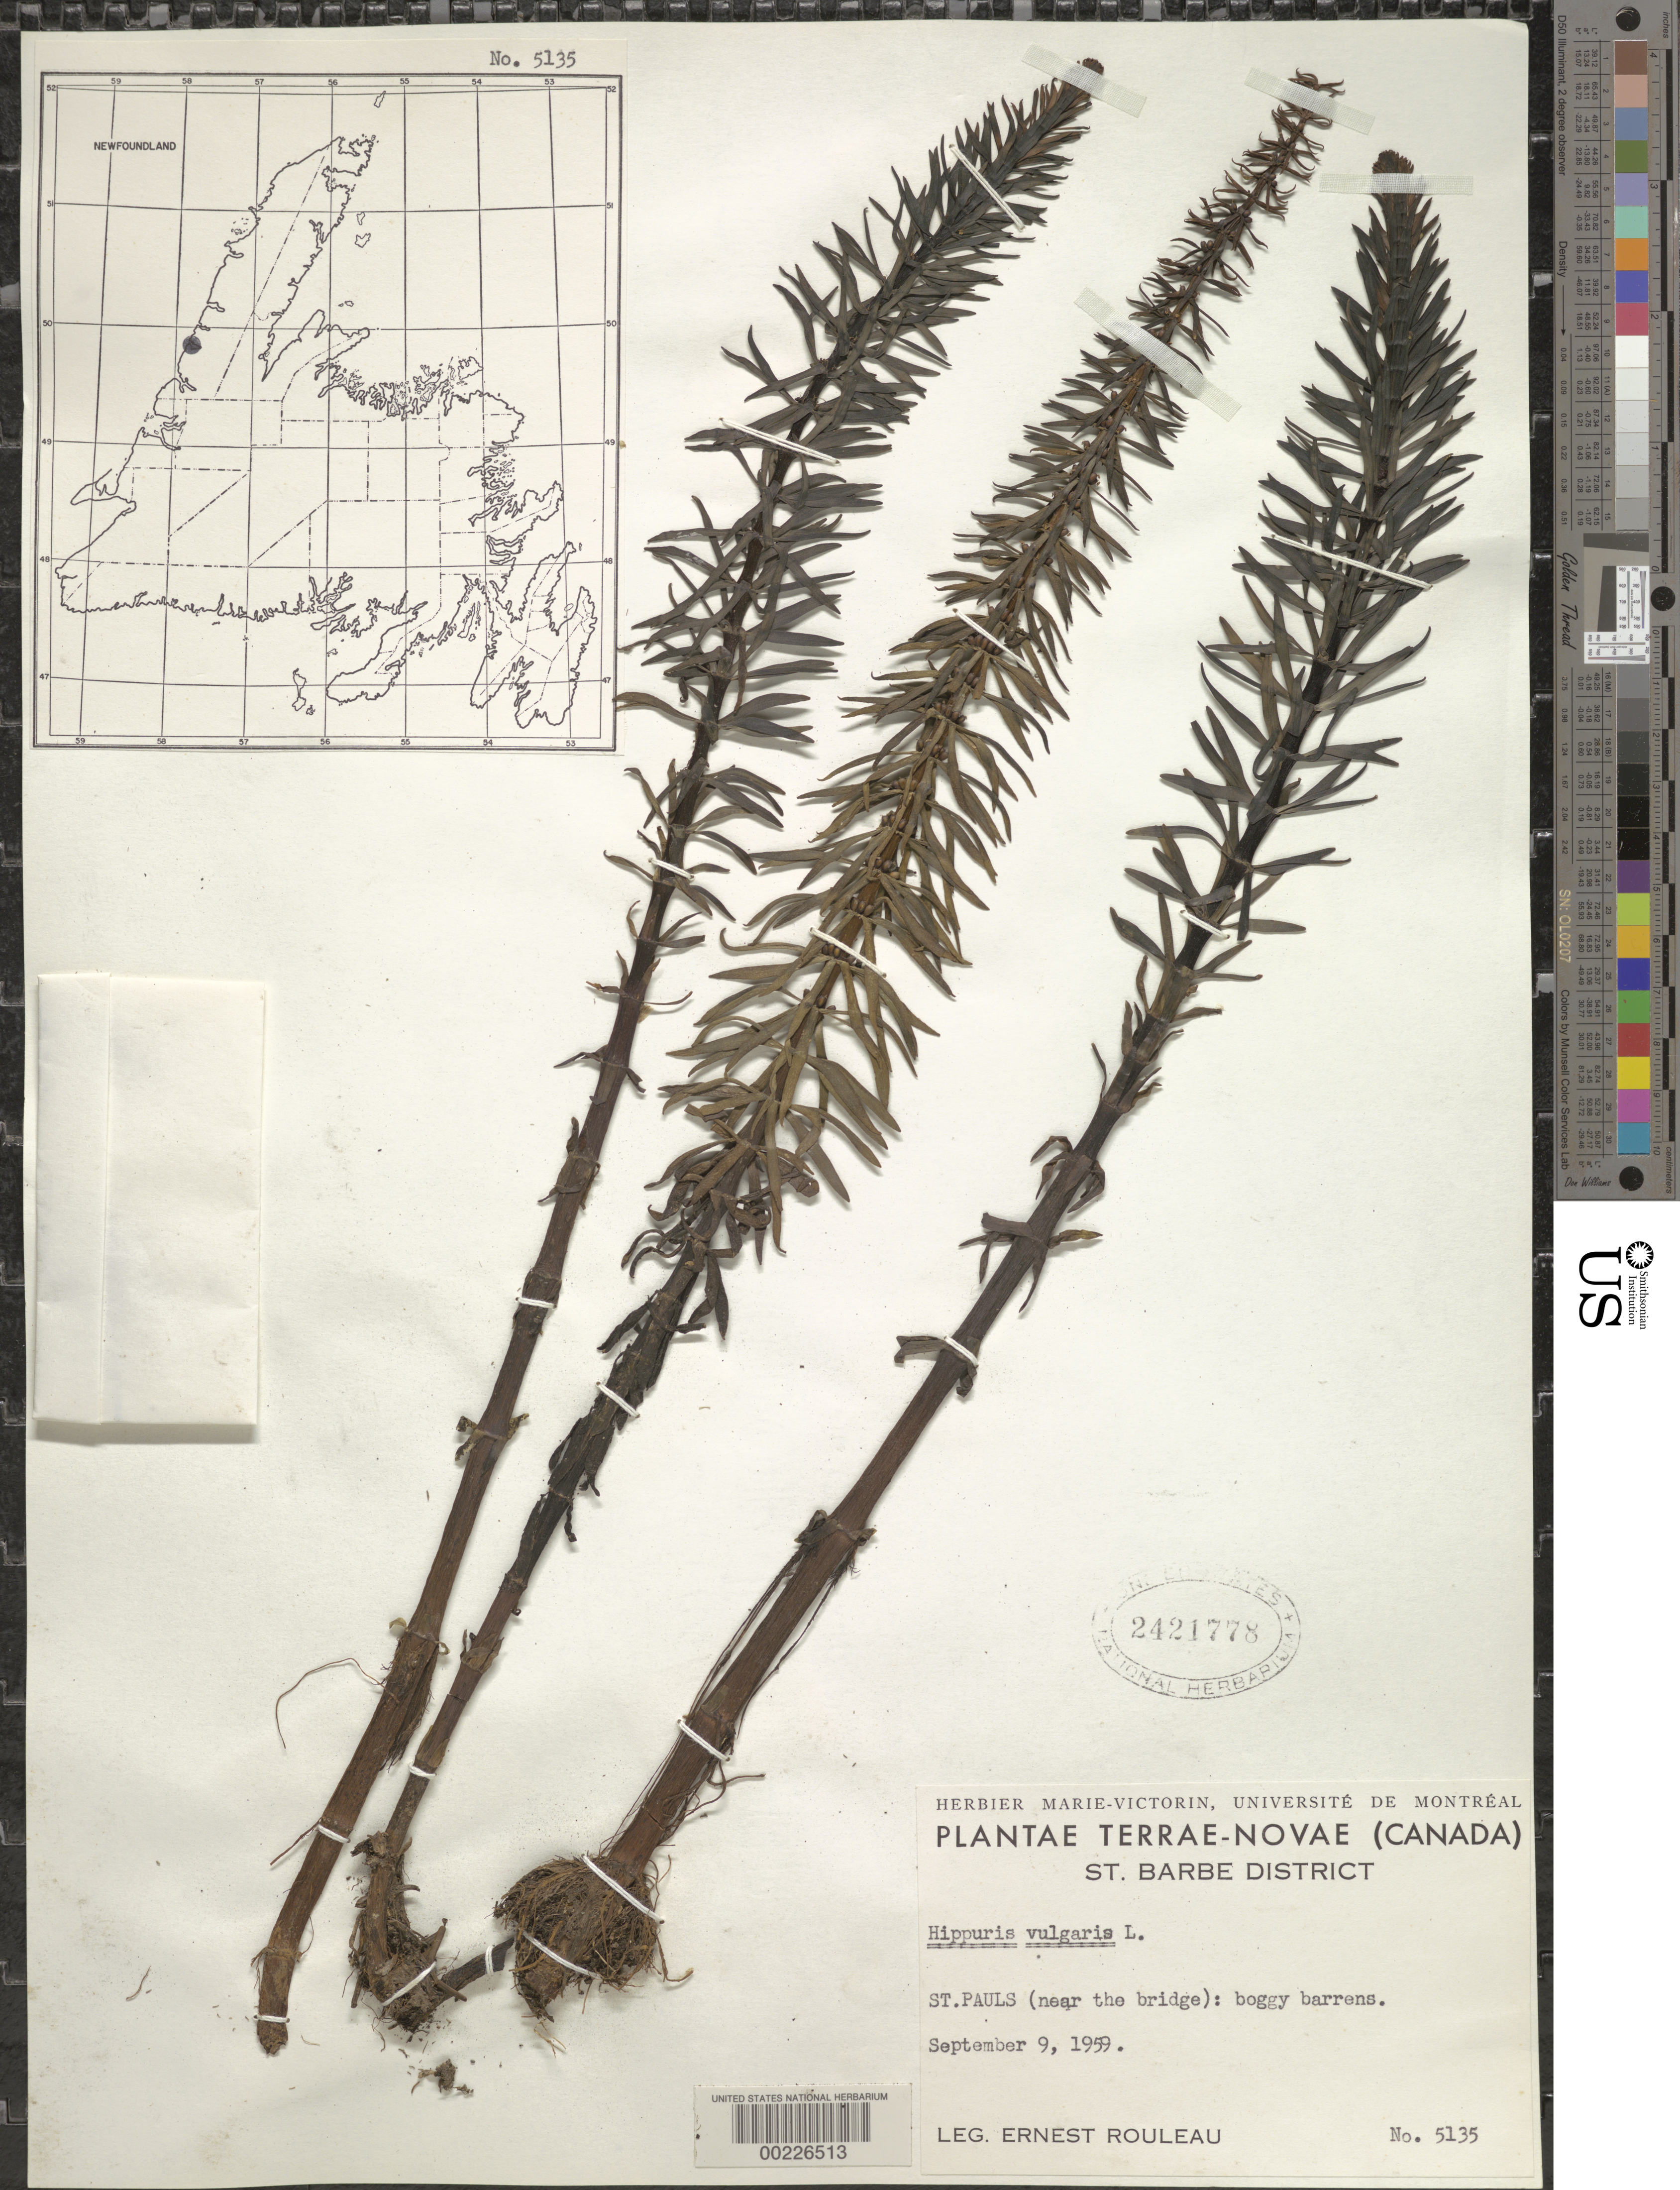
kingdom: Plantae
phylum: Tracheophyta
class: Magnoliopsida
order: Lamiales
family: Plantaginaceae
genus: Hippuris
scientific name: Hippuris vulgaris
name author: L.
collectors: E. Rouleau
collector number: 5135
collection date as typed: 09 Sep 1959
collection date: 1959-09-09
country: Canada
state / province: Newfoundland and Labrador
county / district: St. Barbe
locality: St. pauls (near the bridge)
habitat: Boggy barrens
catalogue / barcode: US 2421778